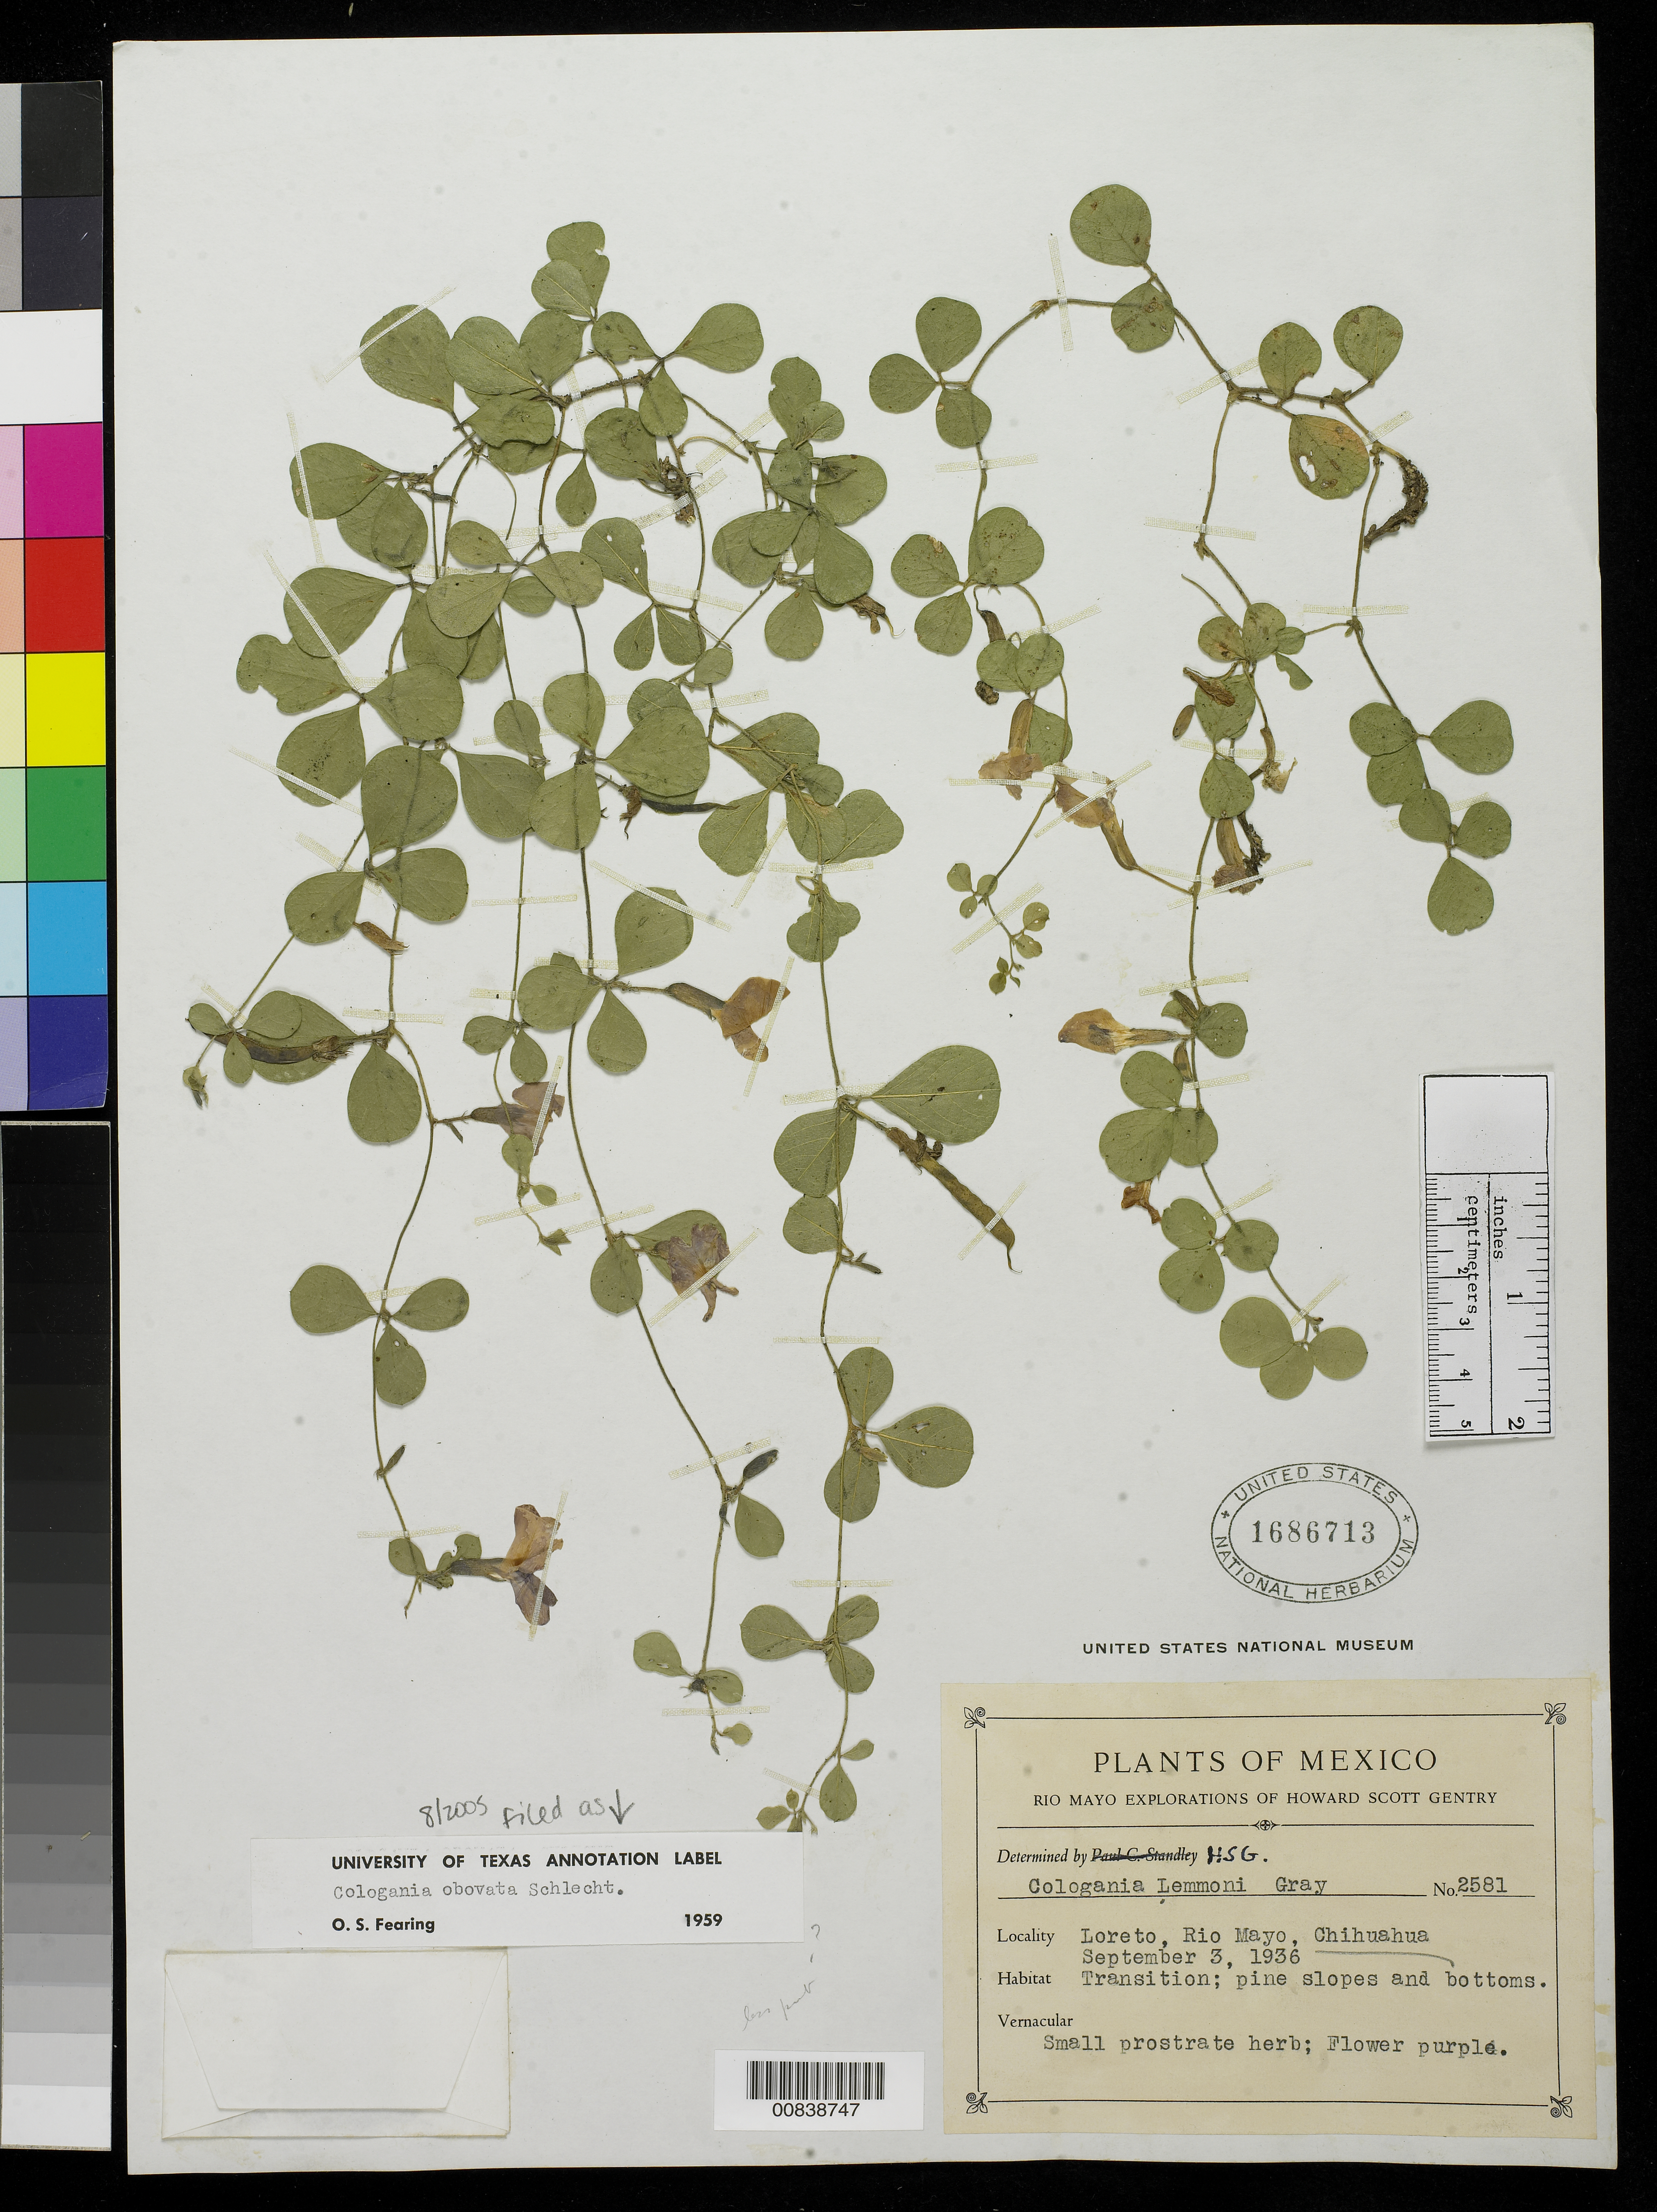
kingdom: Plantae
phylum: Tracheophyta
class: Magnoliopsida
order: Fabales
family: Fabaceae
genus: Cologania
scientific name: Cologania obovata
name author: Schltdl.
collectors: H. S. Gentry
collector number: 2581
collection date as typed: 03 Sep 1936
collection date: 1936-09-03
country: Mexico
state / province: Chihuahua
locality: Loreto, Río Mayo, Chihuahua.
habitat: Transition; pine slopes and bottoms.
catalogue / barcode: US 1686713